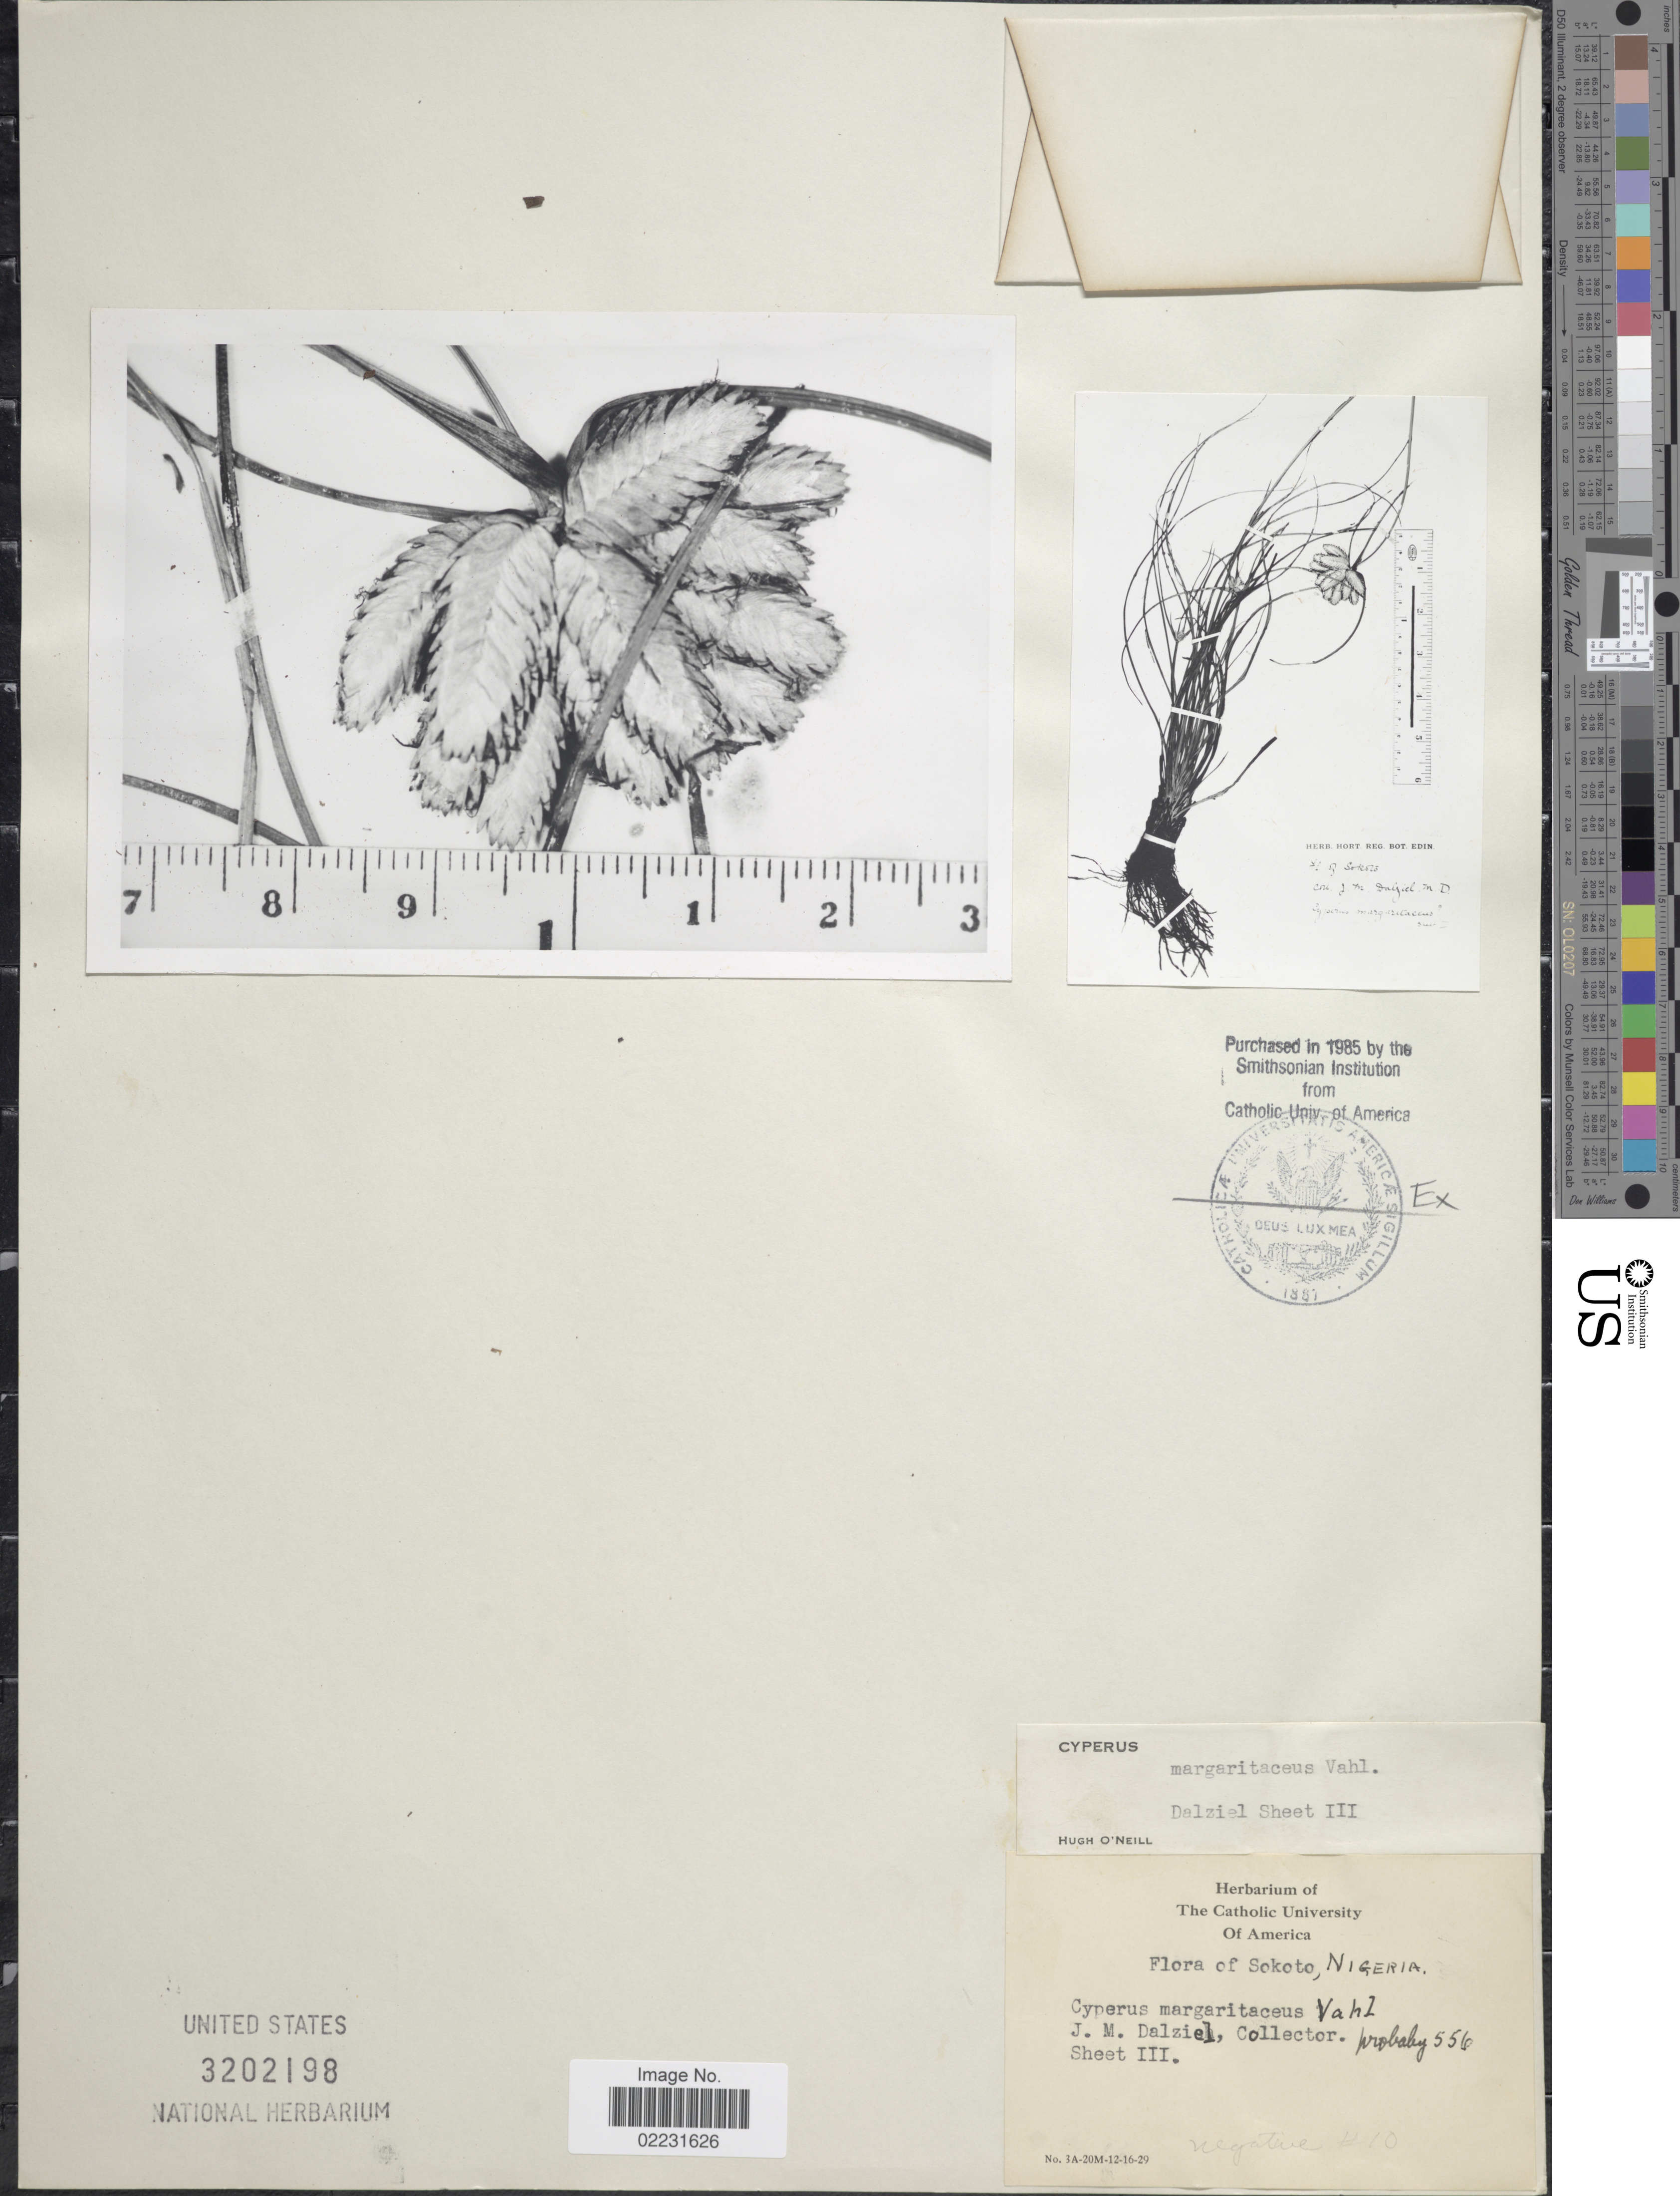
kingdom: Plantae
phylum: Tracheophyta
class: Liliopsida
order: Poales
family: Cyperaceae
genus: Cyperus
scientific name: Cyperus margaritaceus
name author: Vahl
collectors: J. Dalziel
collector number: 556?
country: Nigeria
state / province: Sokoto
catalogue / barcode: US 3202198